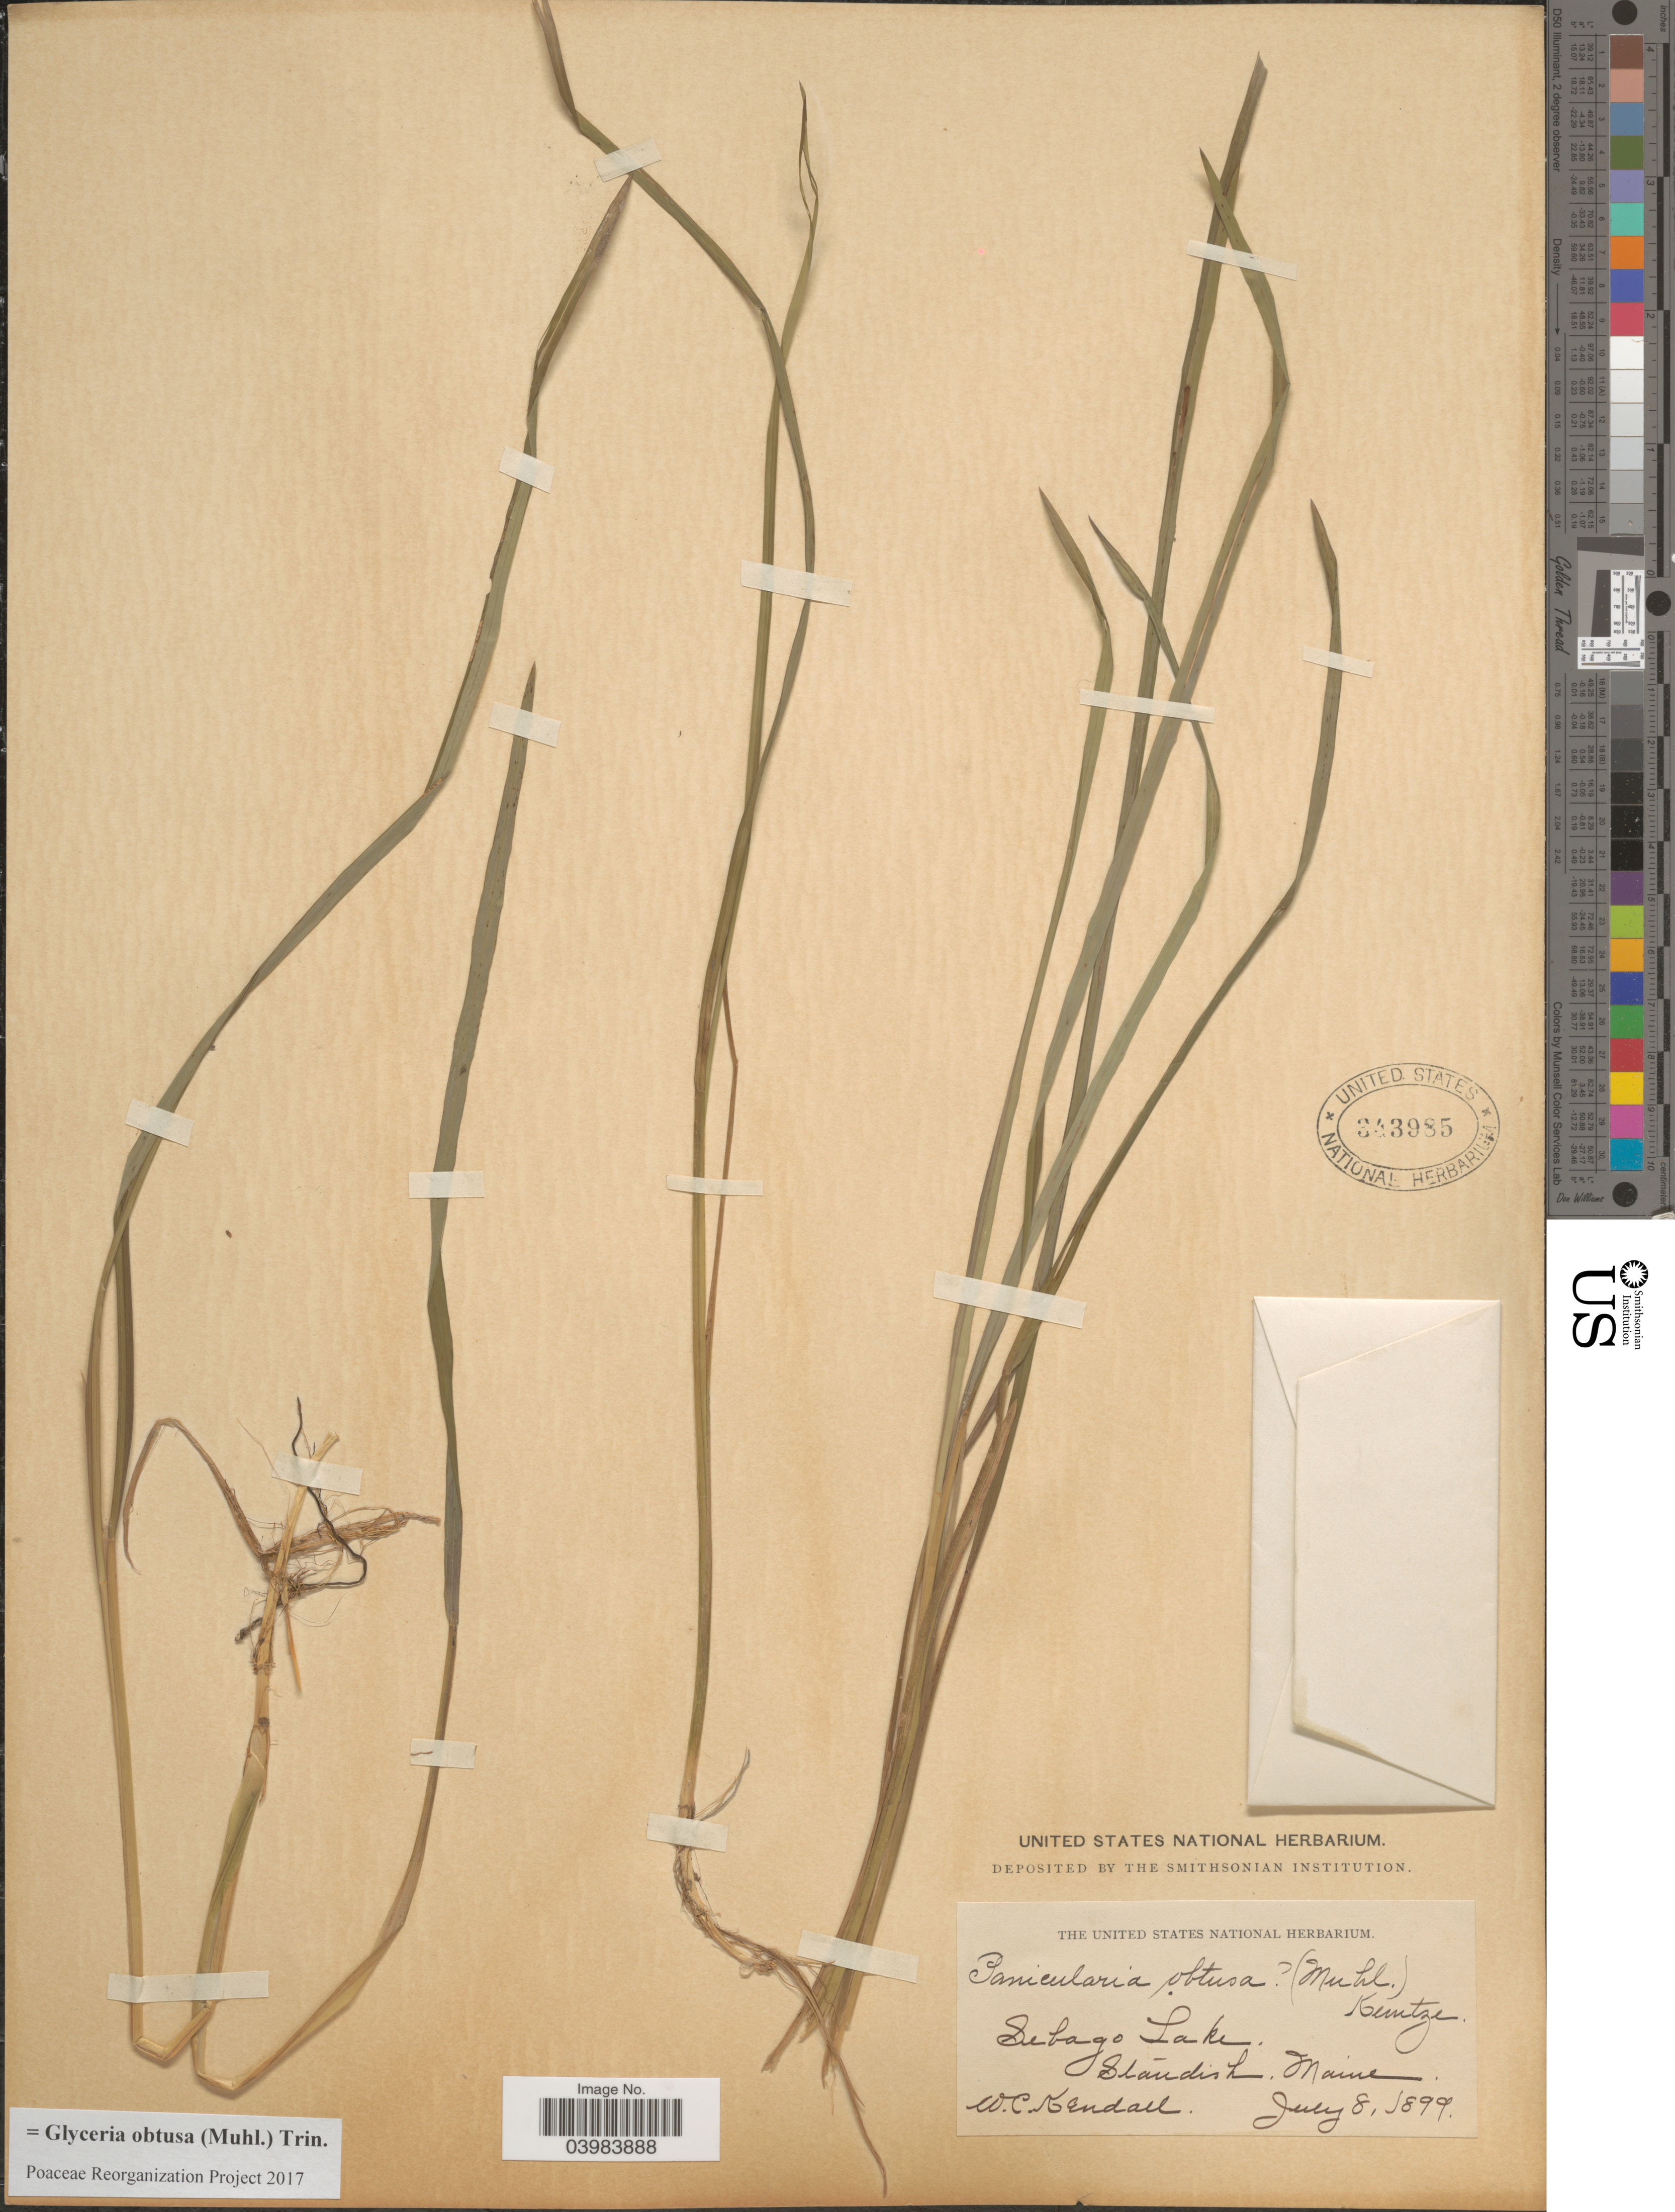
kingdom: Plantae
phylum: Tracheophyta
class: Liliopsida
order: Poales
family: Poaceae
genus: Glyceria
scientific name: Glyceria obtusa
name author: (Muhl.) Trin.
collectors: W. Kendall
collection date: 1899-07-08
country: United States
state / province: Maine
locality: Sebago Lake. Standish.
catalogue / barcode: US 343985